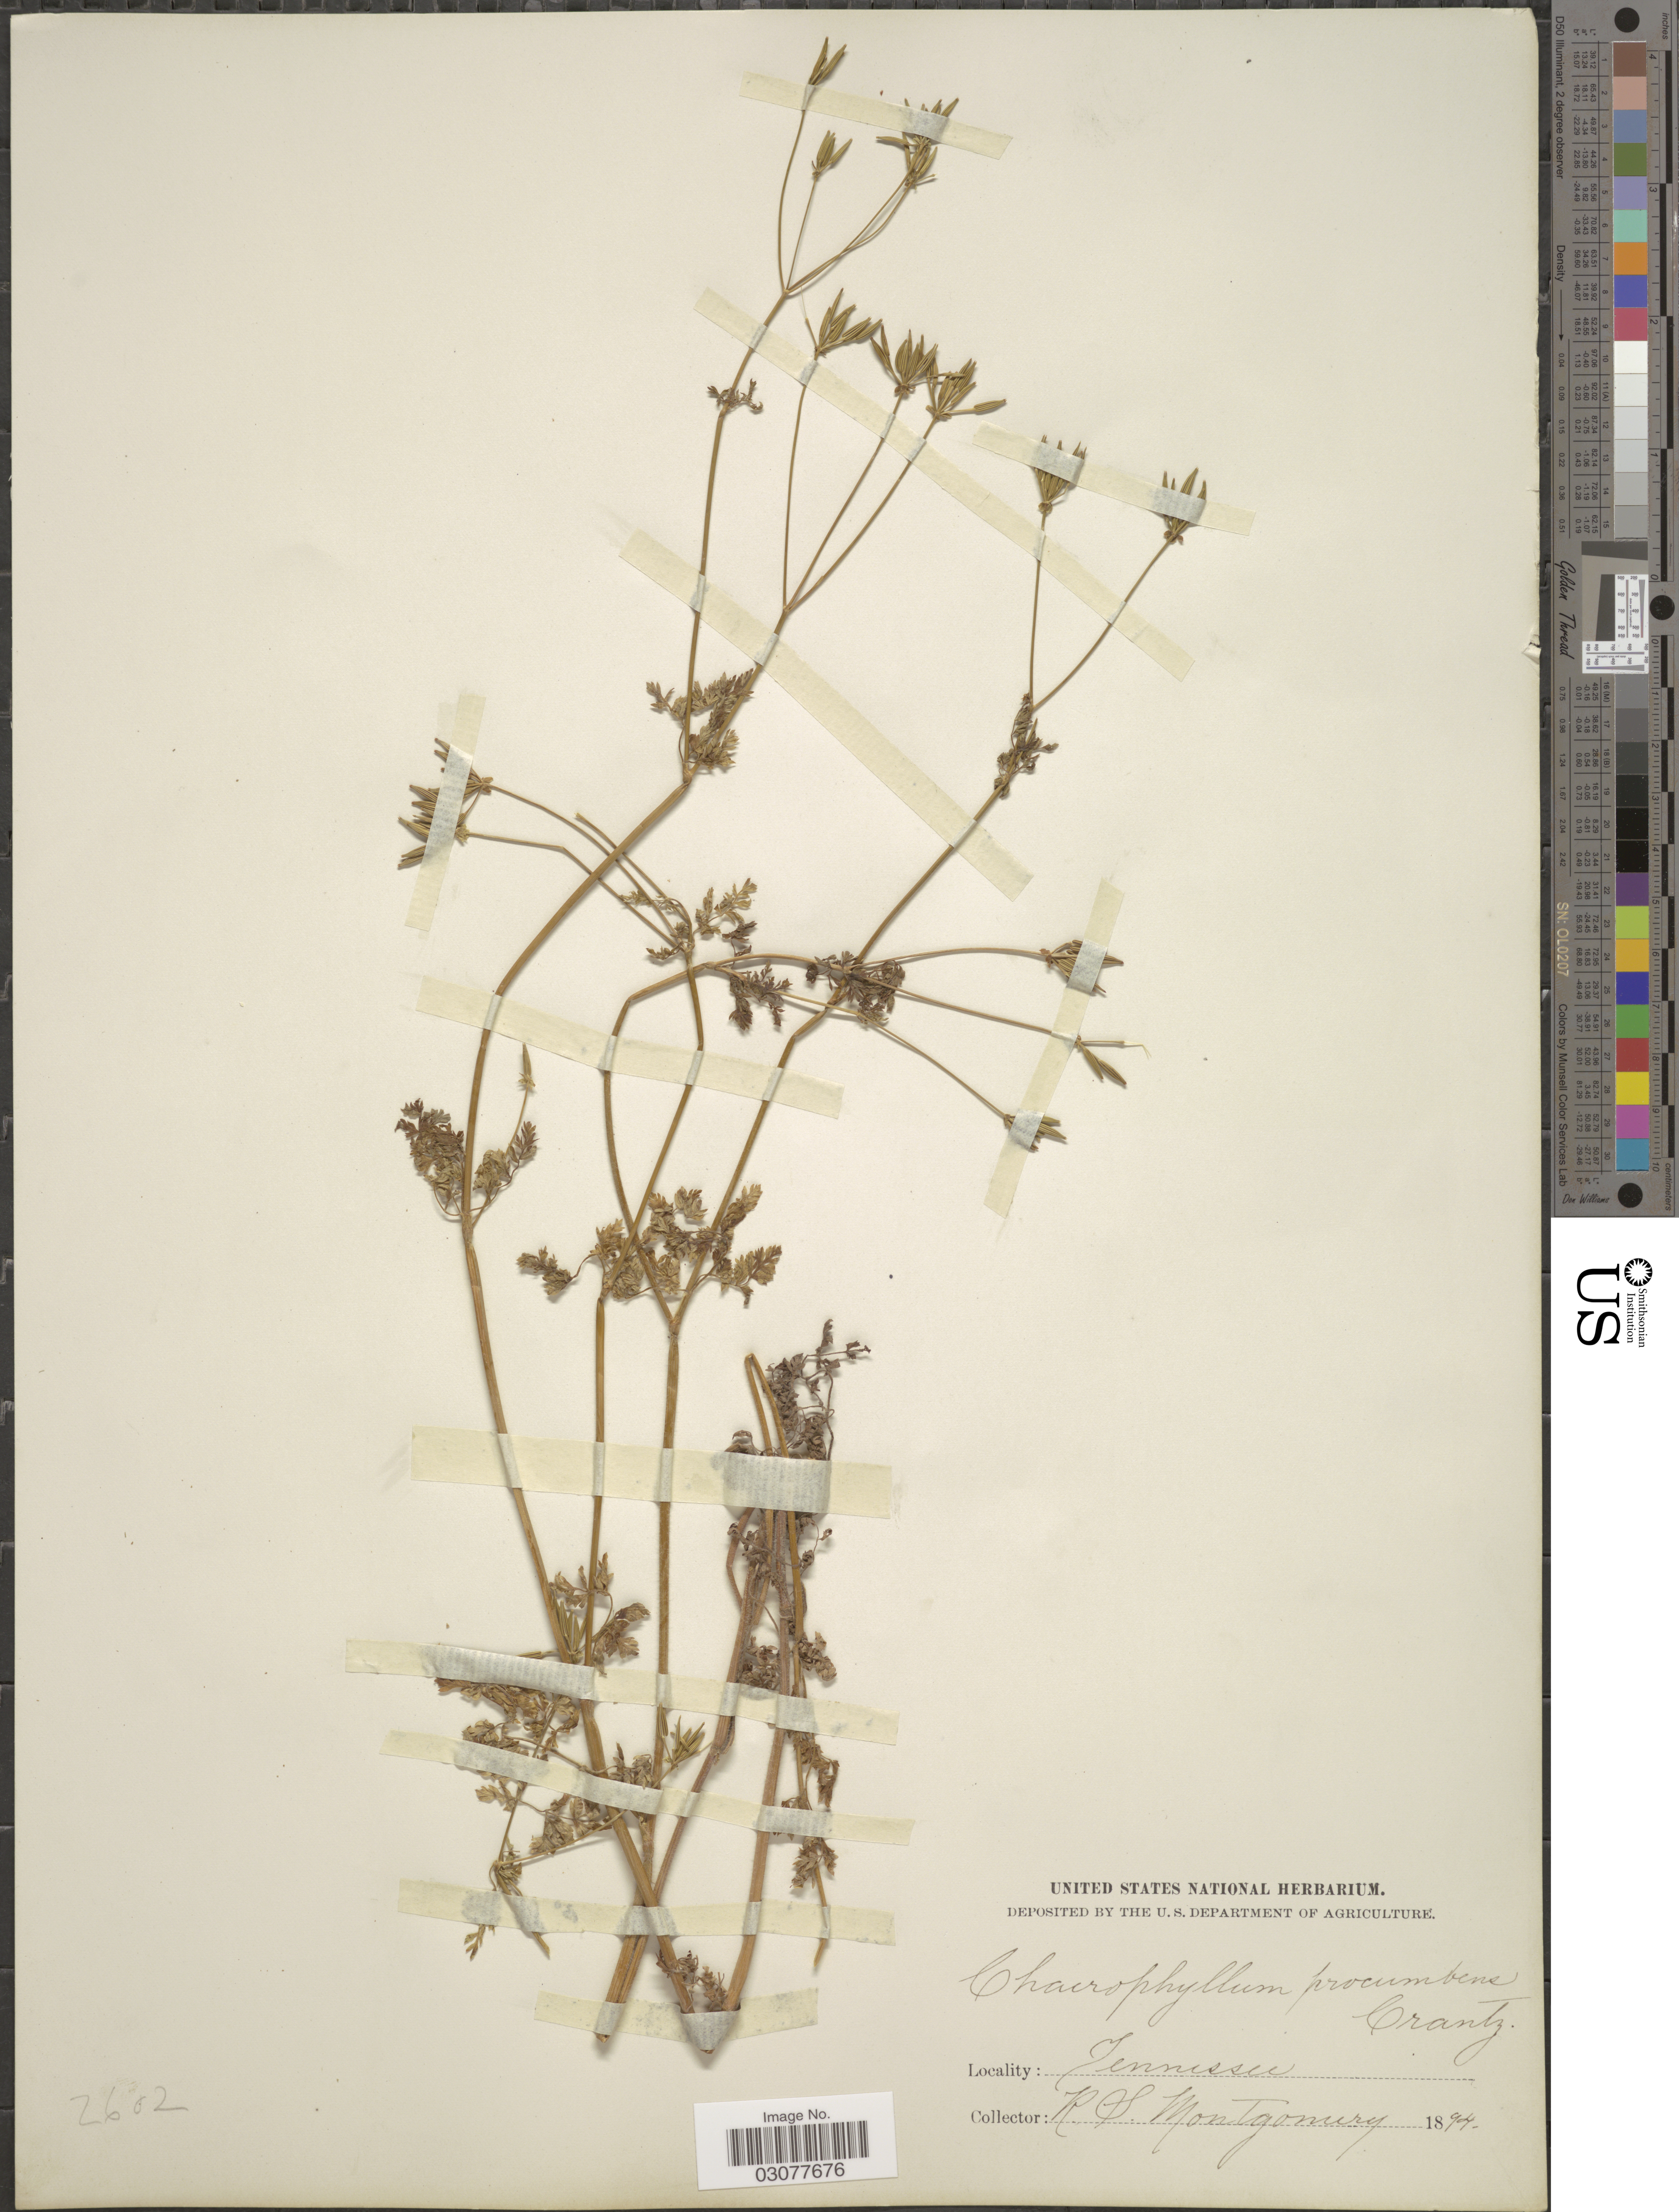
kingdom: Plantae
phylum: Tracheophyta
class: Magnoliopsida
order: Apiales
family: Apiaceae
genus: Chaerophyllum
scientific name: Chaerophyllum tainturieri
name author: Hook.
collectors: R. Montgomery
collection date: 1894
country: United States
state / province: Tennessee